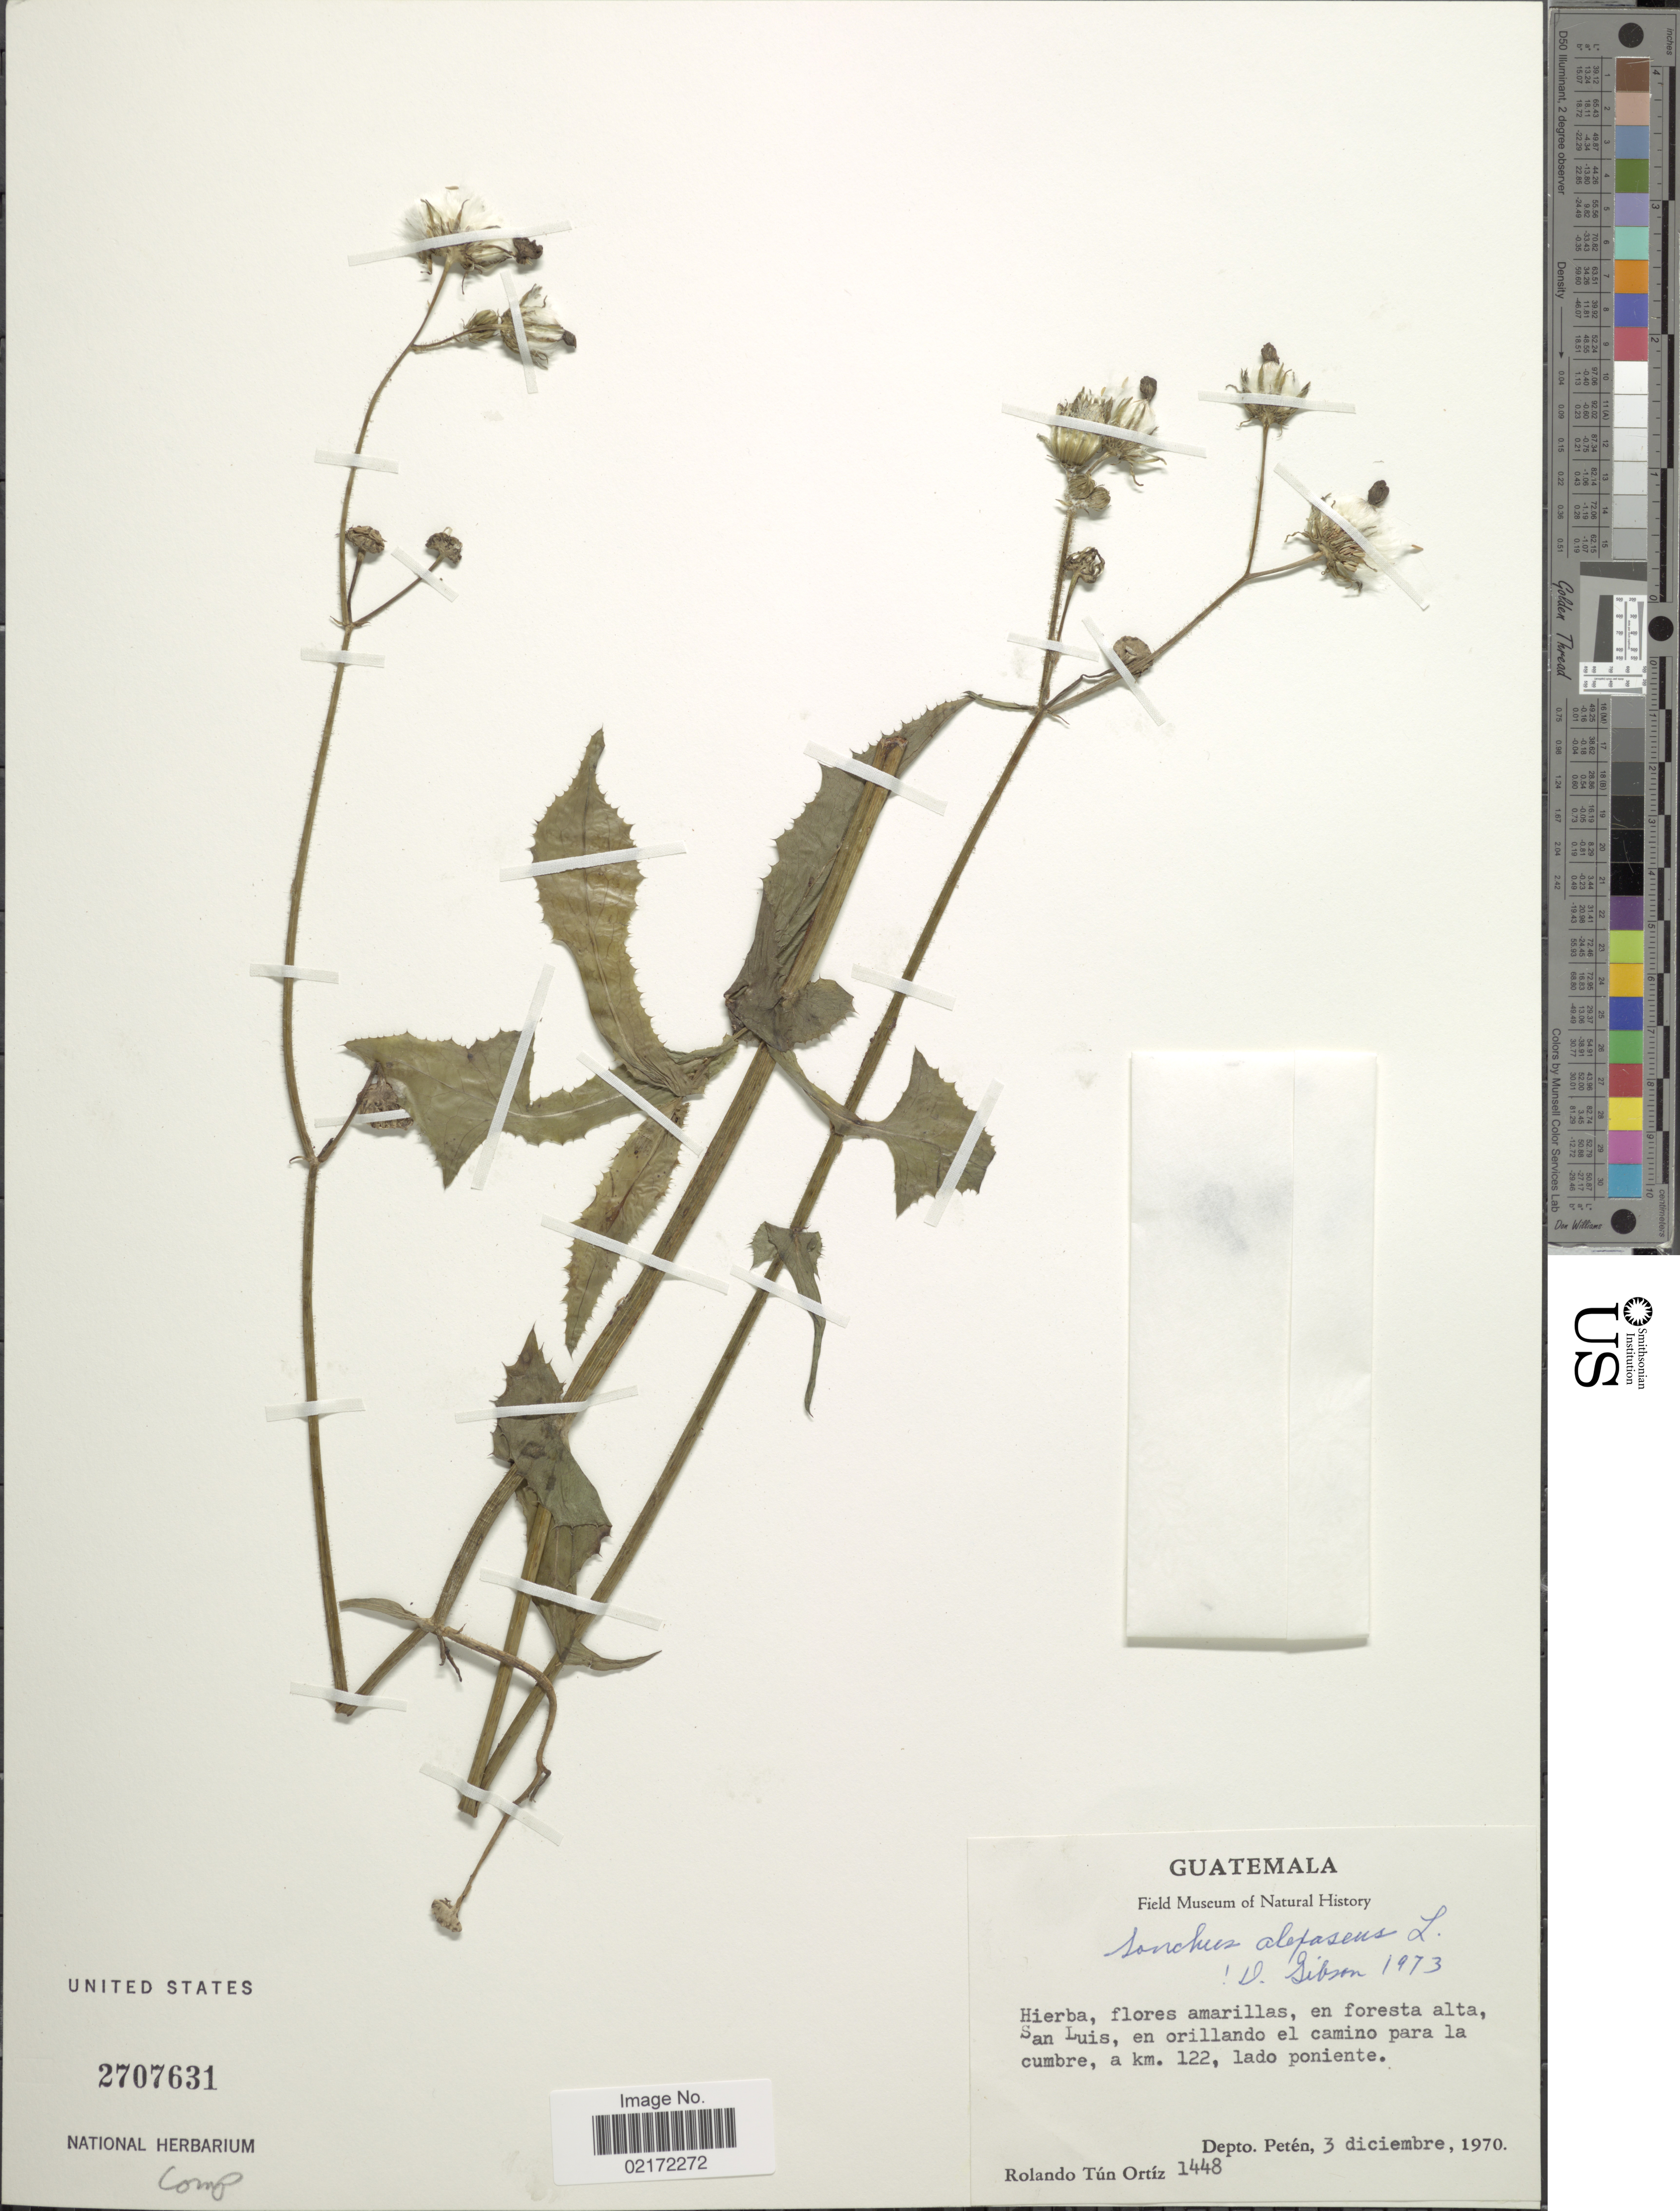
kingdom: Plantae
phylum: Tracheophyta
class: Magnoliopsida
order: Asterales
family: Asteraceae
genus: Sonchus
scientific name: Sonchus oleraceus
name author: L.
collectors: R. T. Ortíz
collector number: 1448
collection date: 1970-12-03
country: Guatemala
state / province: El Petén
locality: En foresta alta, San Luis, en orillando el camino para la cumbre, a km. 122, lado poniente. Depto. Petén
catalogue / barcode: US 2707631